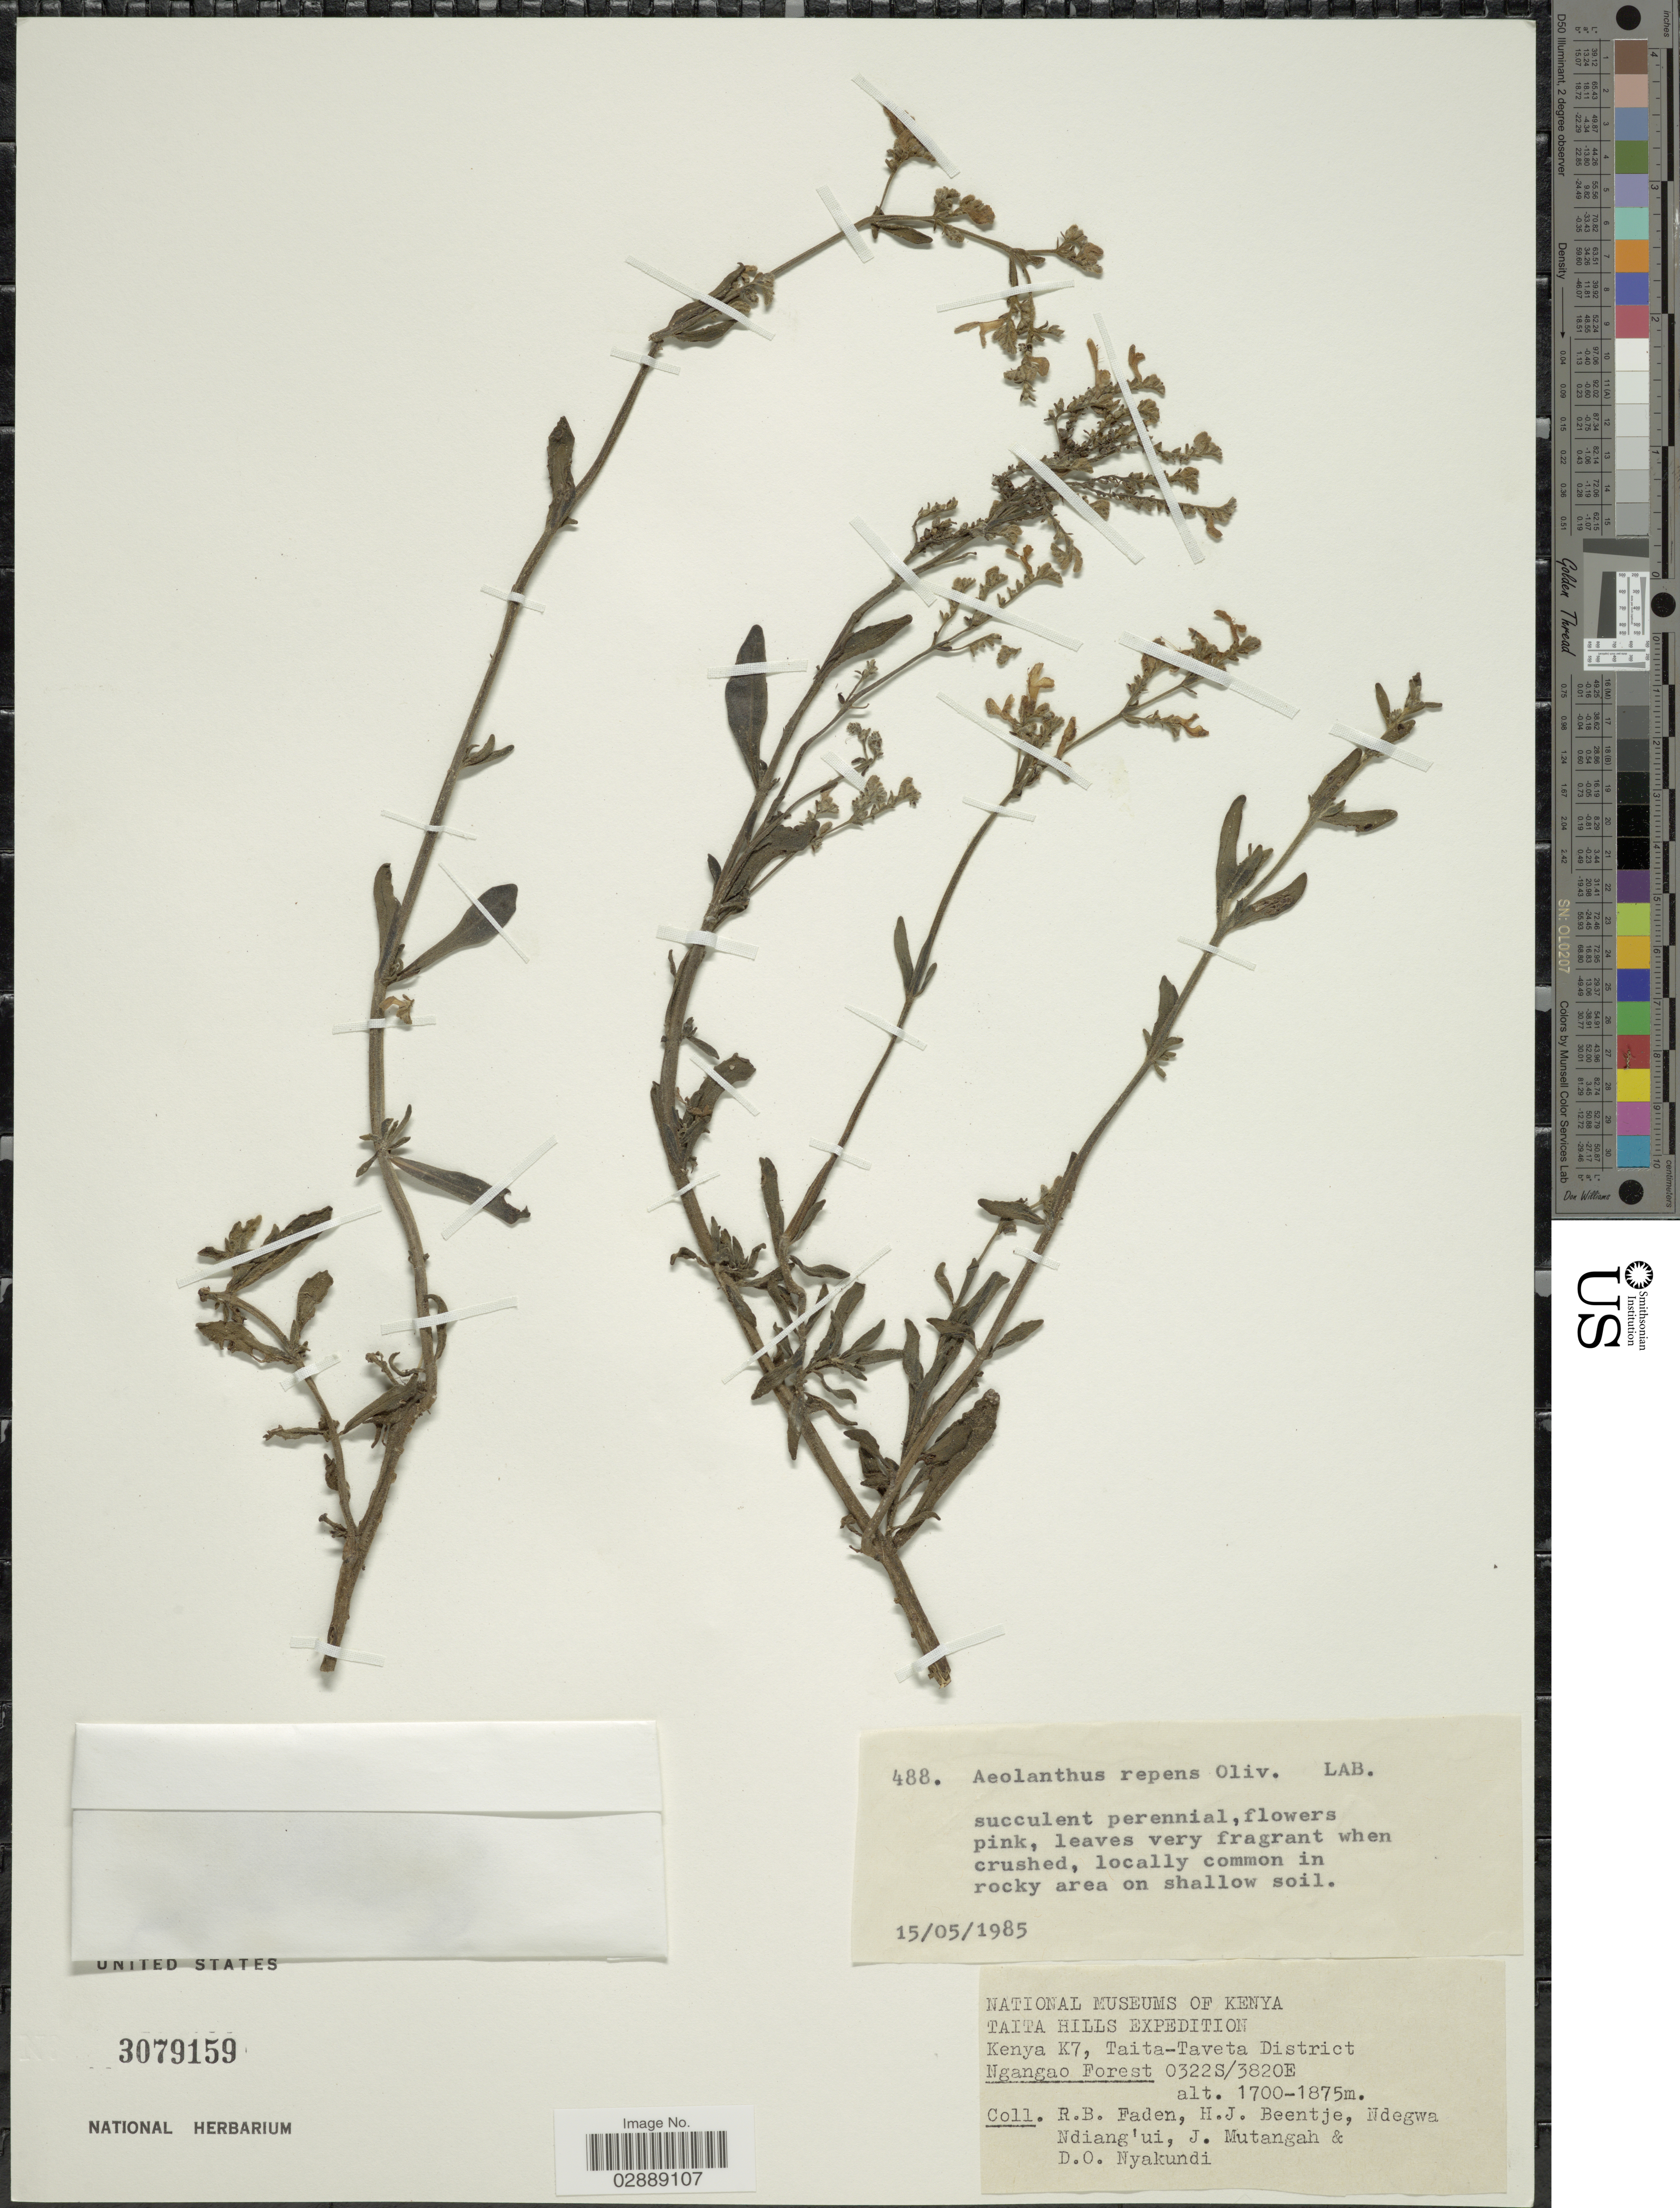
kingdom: Plantae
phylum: Tracheophyta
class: Magnoliopsida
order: Lamiales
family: Lamiaceae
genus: Aeollanthus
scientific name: Aeollanthus repens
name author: Oliv.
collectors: R. B. Faden, H. J. Beentje, Ndegwa Ndiang'ui, J. Mutangah & D. Nyakundi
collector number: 488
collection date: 1985-05-15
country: Kenya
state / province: Taita Taveta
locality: K7, Taita-Taveta District. Ngangao Forest.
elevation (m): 1700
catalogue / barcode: US 3079159